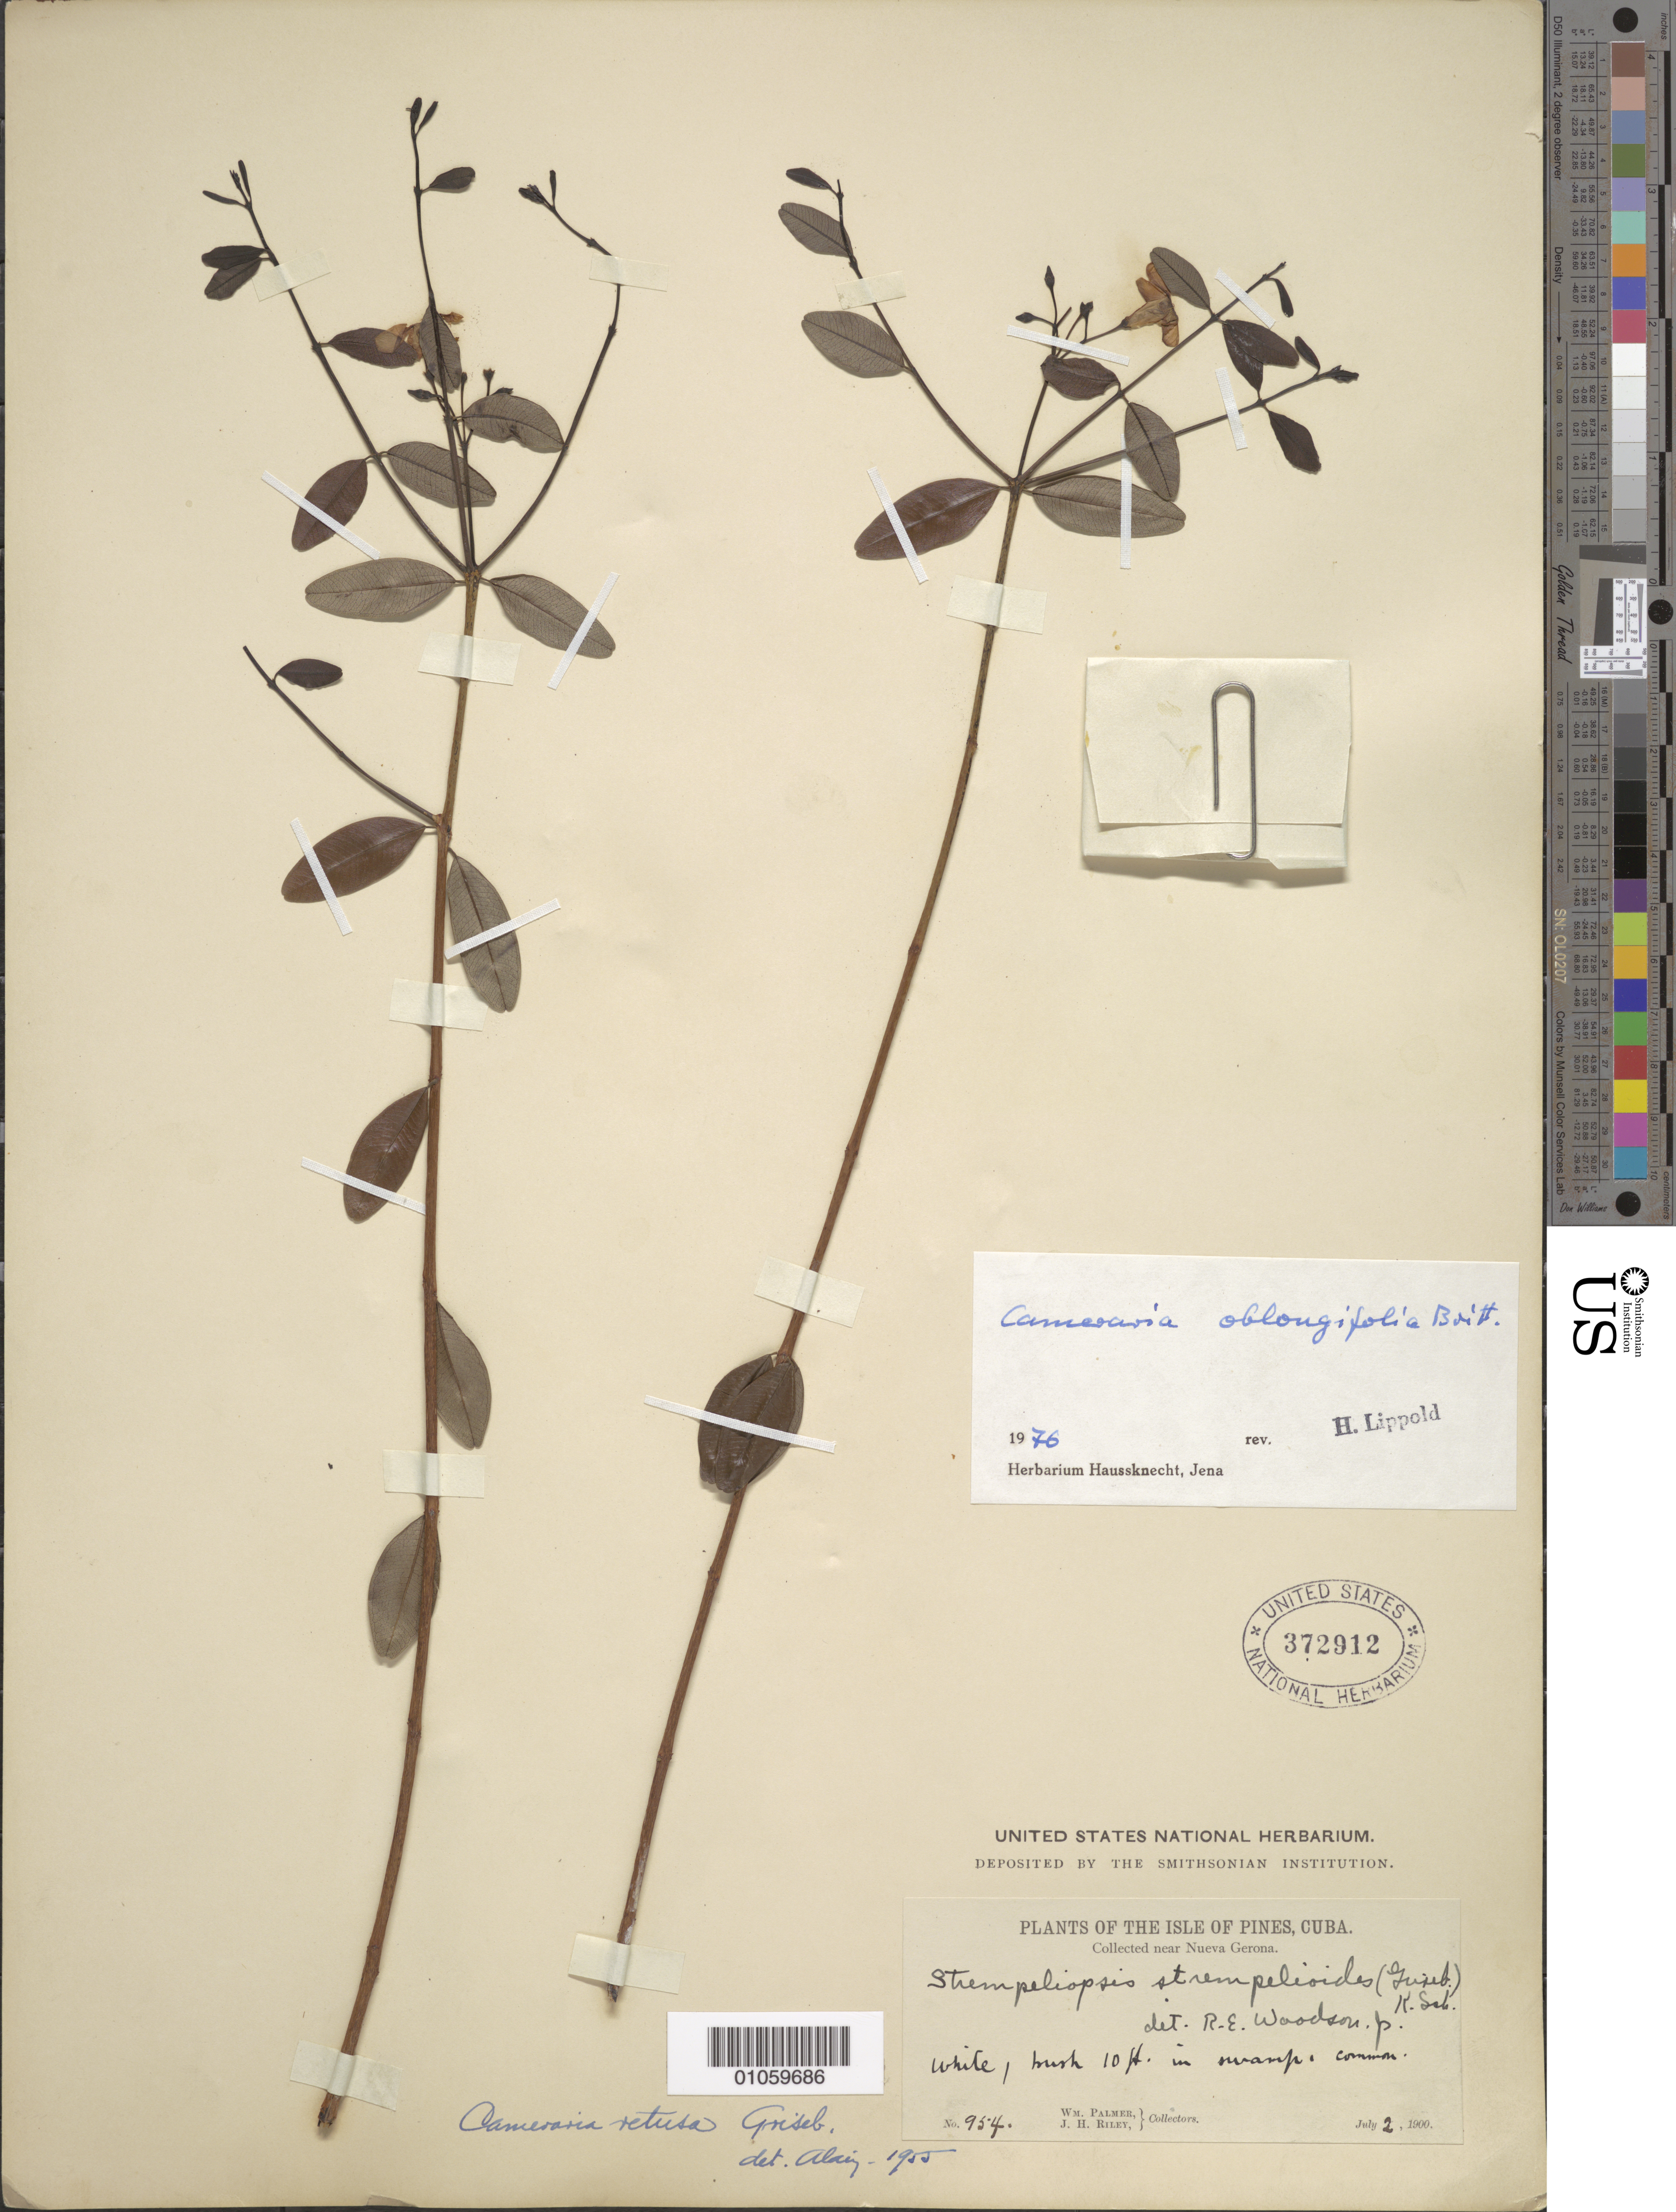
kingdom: Plantae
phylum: Tracheophyta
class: Magnoliopsida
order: Gentianales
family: Apocynaceae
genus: Cameraria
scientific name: Cameraria oblongifolia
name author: Britton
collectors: W. Palmer & J. H. Riley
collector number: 954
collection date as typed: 02 Jul 1900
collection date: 1900-07-02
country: Cuba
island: Isla de la Juventud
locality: Isle of Pines, Near Nueva Gerona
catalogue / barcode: US 372912